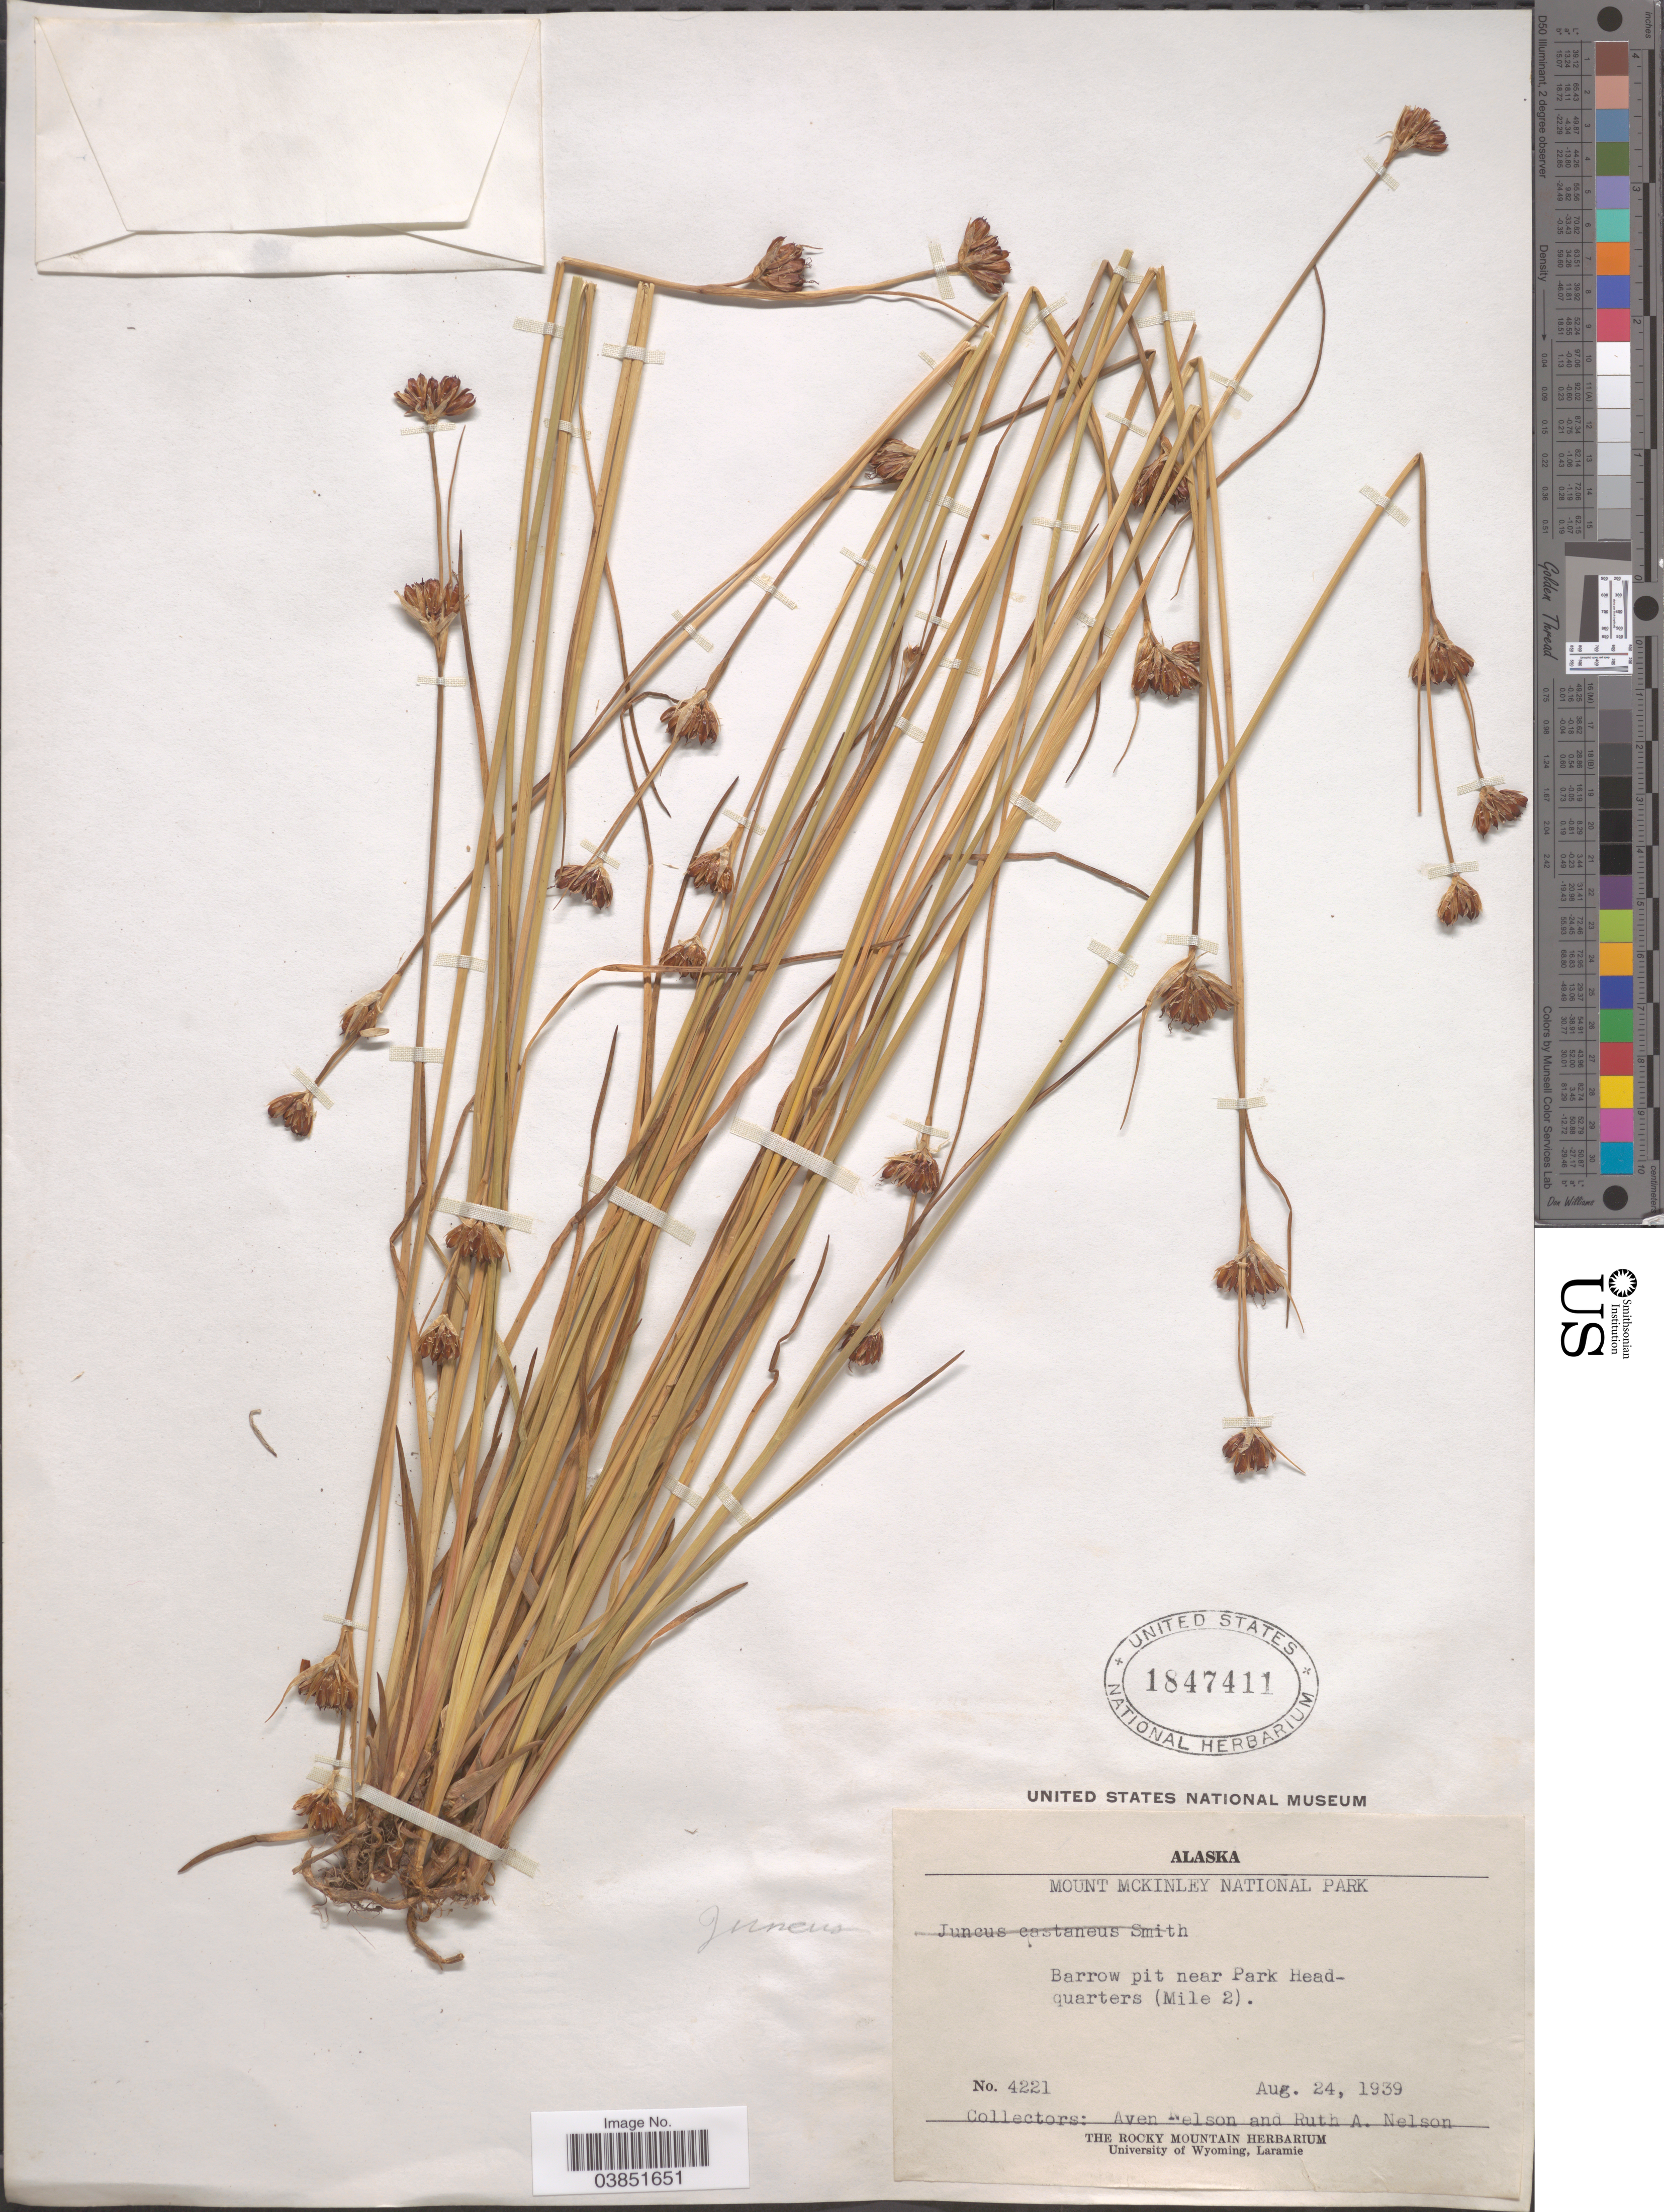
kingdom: Plantae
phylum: Tracheophyta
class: Liliopsida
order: Poales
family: Juncaceae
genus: Juncus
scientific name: Juncus castaneus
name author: Sm.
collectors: A. Nelson & R. A. Nelson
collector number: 4221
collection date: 1939-08-24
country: United States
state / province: Alaska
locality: Mount McKinley National Park. Barrow pit near Park Headquarters (Mile 2).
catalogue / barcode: US 1847411